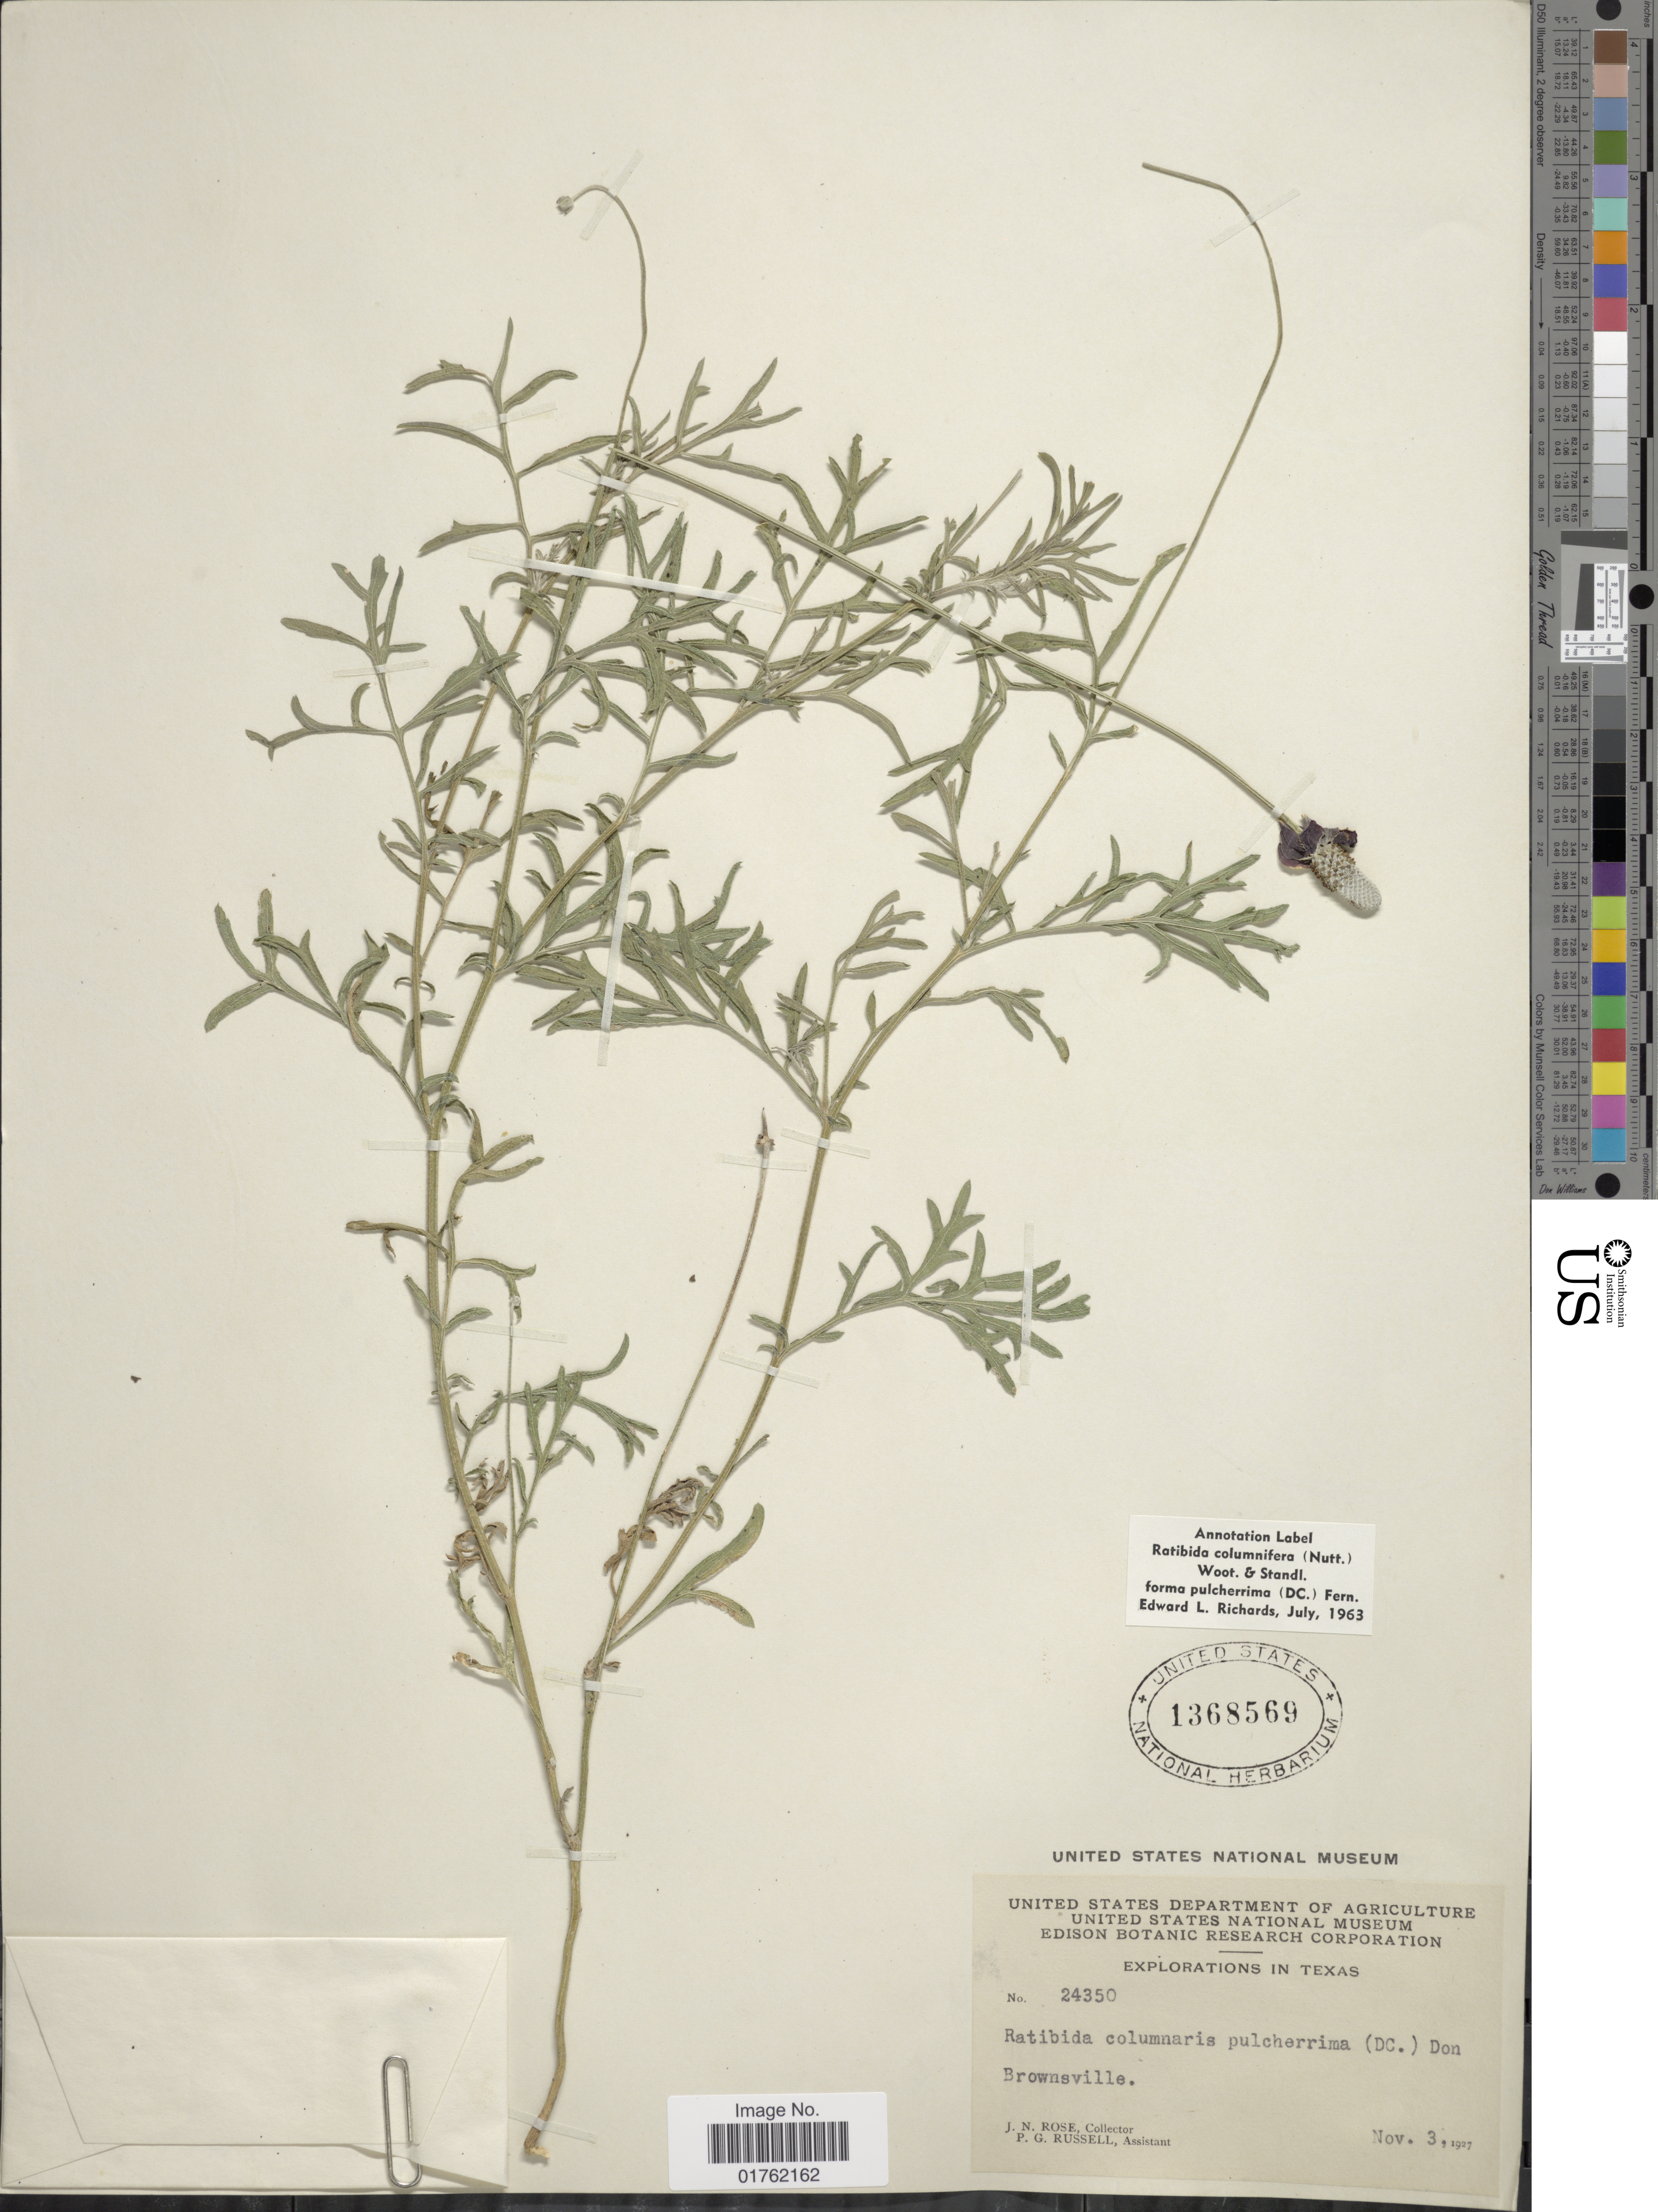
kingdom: Plantae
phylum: Tracheophyta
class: Magnoliopsida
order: Asterales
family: Asteraceae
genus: Ratibida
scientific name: Ratibida columnaris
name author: (Pursh) D. Don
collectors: J. N. Rose & P. G. Russell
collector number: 24350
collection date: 1927-11-03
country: United States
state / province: Texas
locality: Brownsville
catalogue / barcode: US 1368569